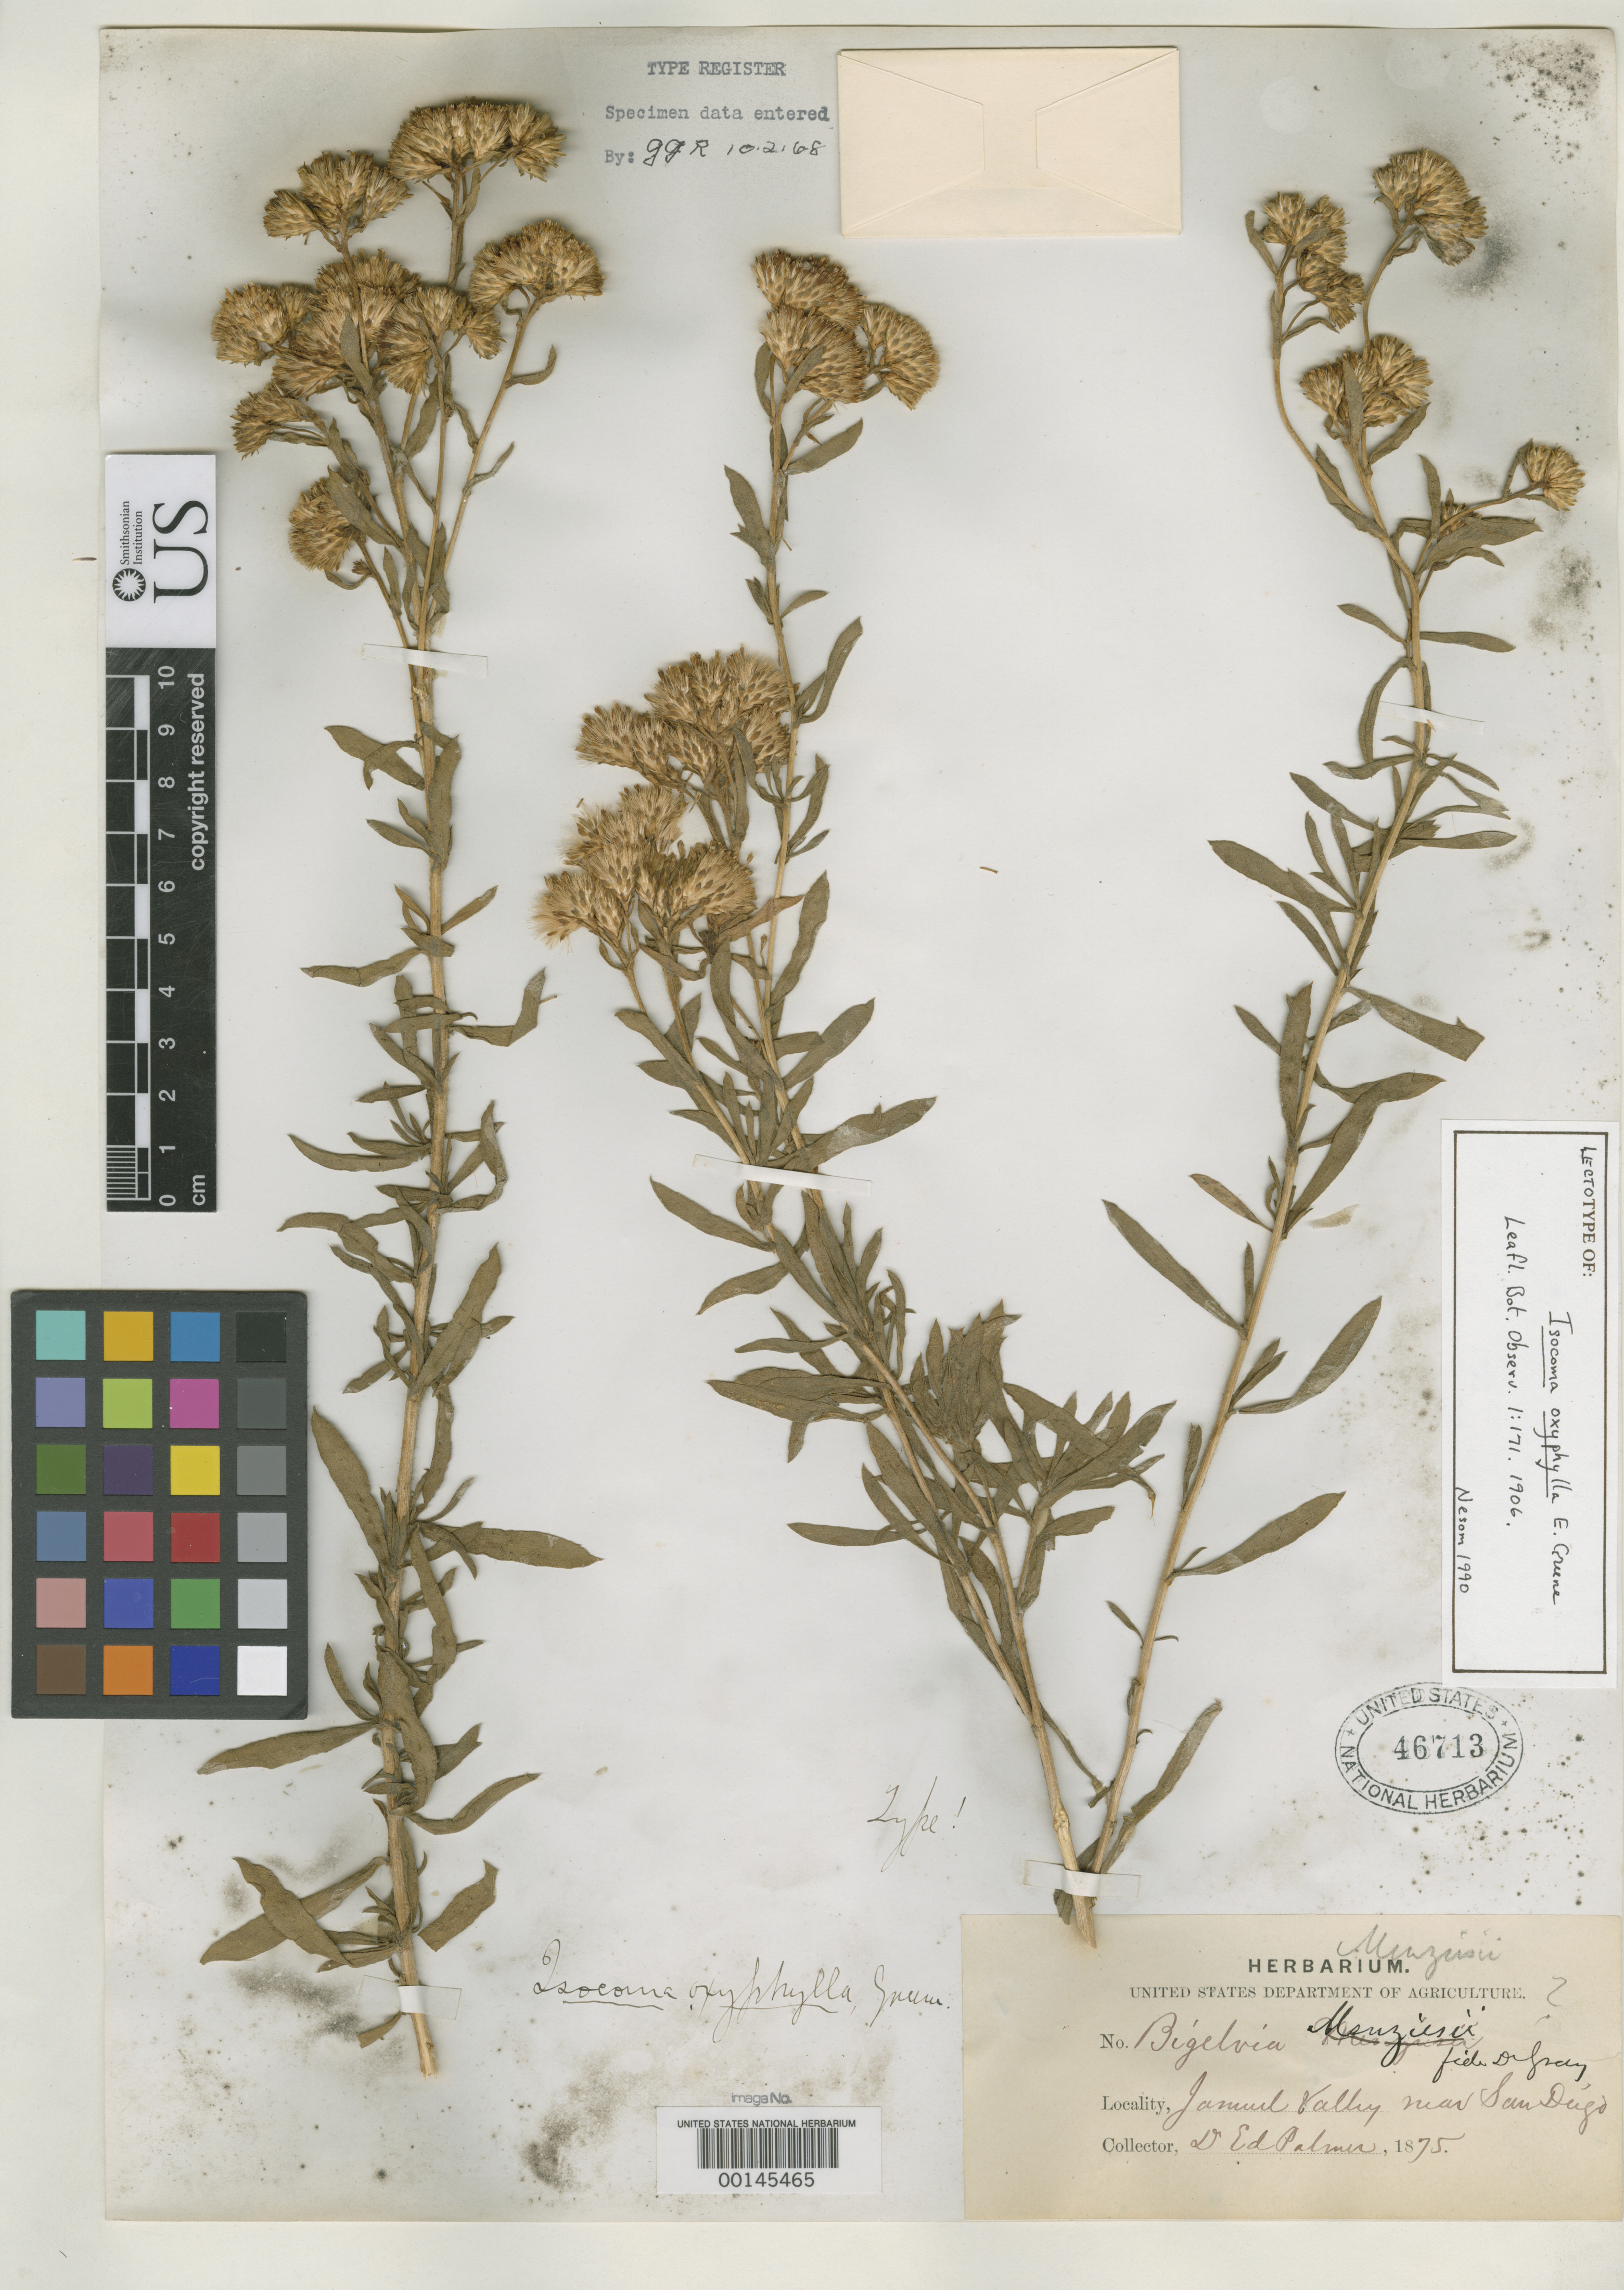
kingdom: Plantae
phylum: Tracheophyta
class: Magnoliopsida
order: Asterales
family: Asteraceae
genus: Isocoma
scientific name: Isocoma oxyphylla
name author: Greene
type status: Lectotype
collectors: E. Palmer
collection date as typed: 1875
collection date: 1875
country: United States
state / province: California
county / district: San Diego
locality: Jamul Valley.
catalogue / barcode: US 46713